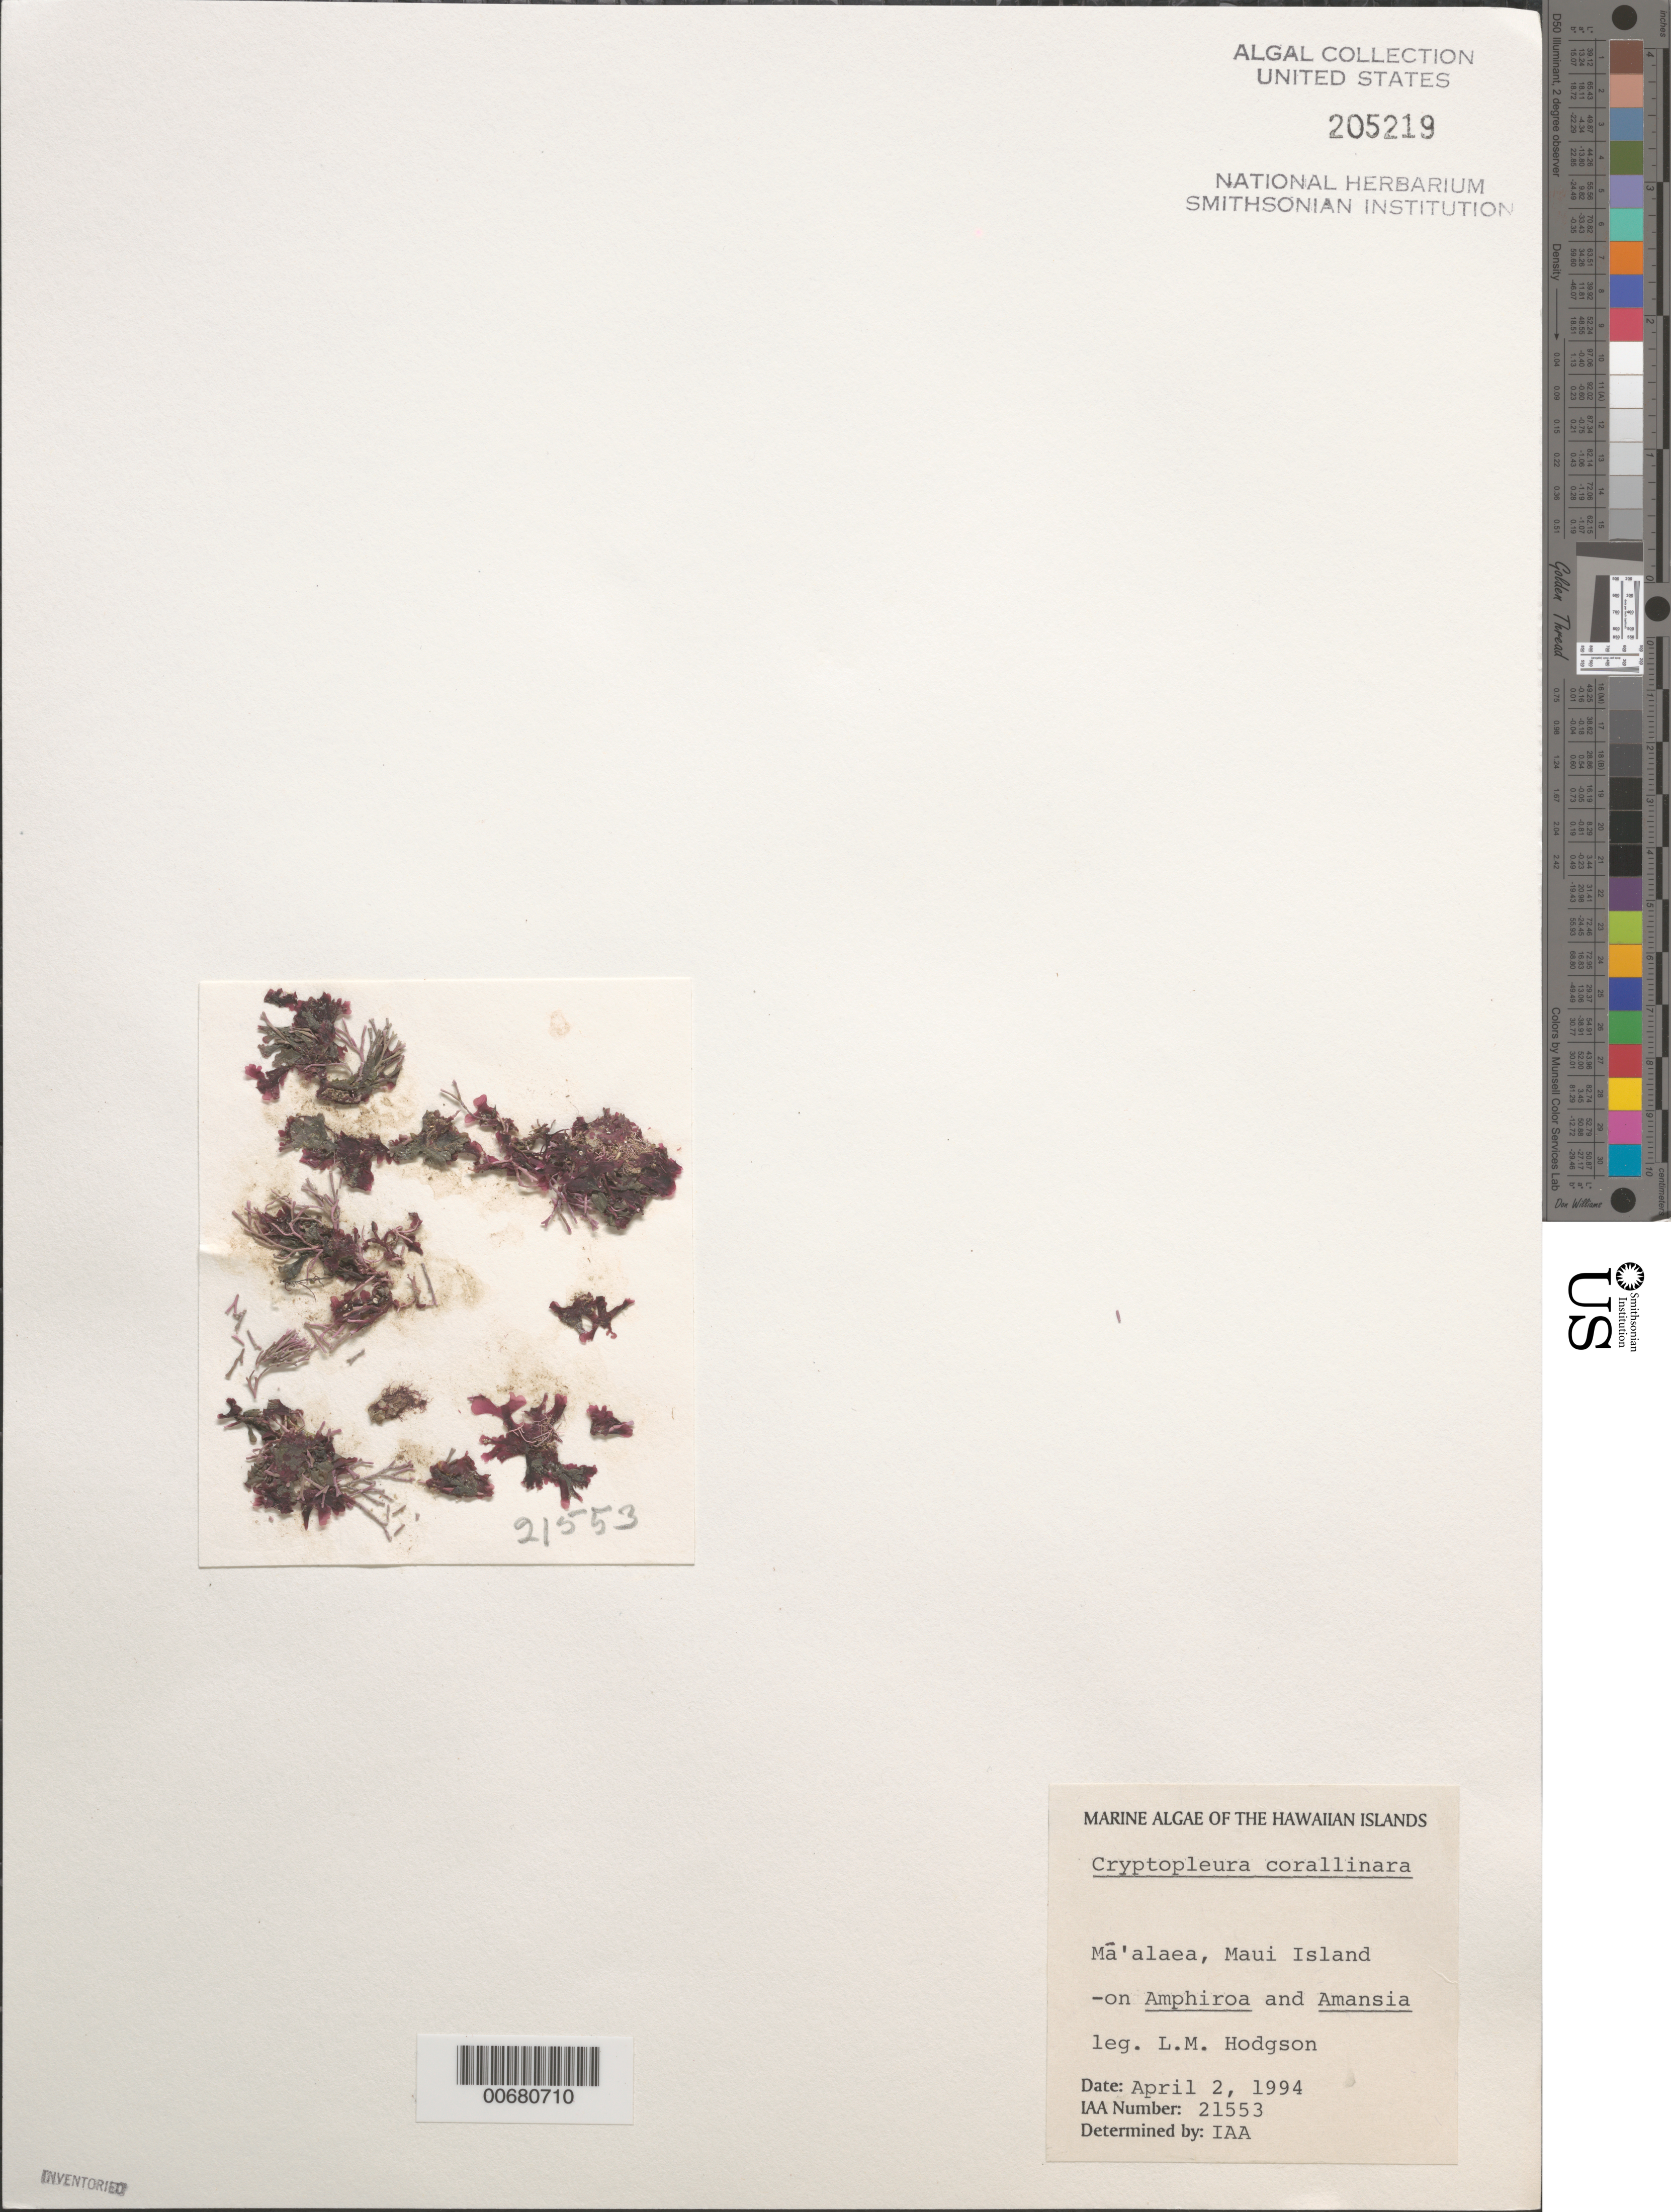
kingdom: Plantae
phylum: Rhodophyta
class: Florideophyceae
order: Ceramiales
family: Delesseriaceae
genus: Cryptopleura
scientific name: Cryptopleura corallinara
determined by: Abbott, Isabella A.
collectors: L. M. Hodgson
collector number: IAA 21553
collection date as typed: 02 Apr 1994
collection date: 1994-04-02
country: United States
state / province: Hawaii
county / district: Maui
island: Maui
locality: Ma'alaea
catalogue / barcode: US 205219